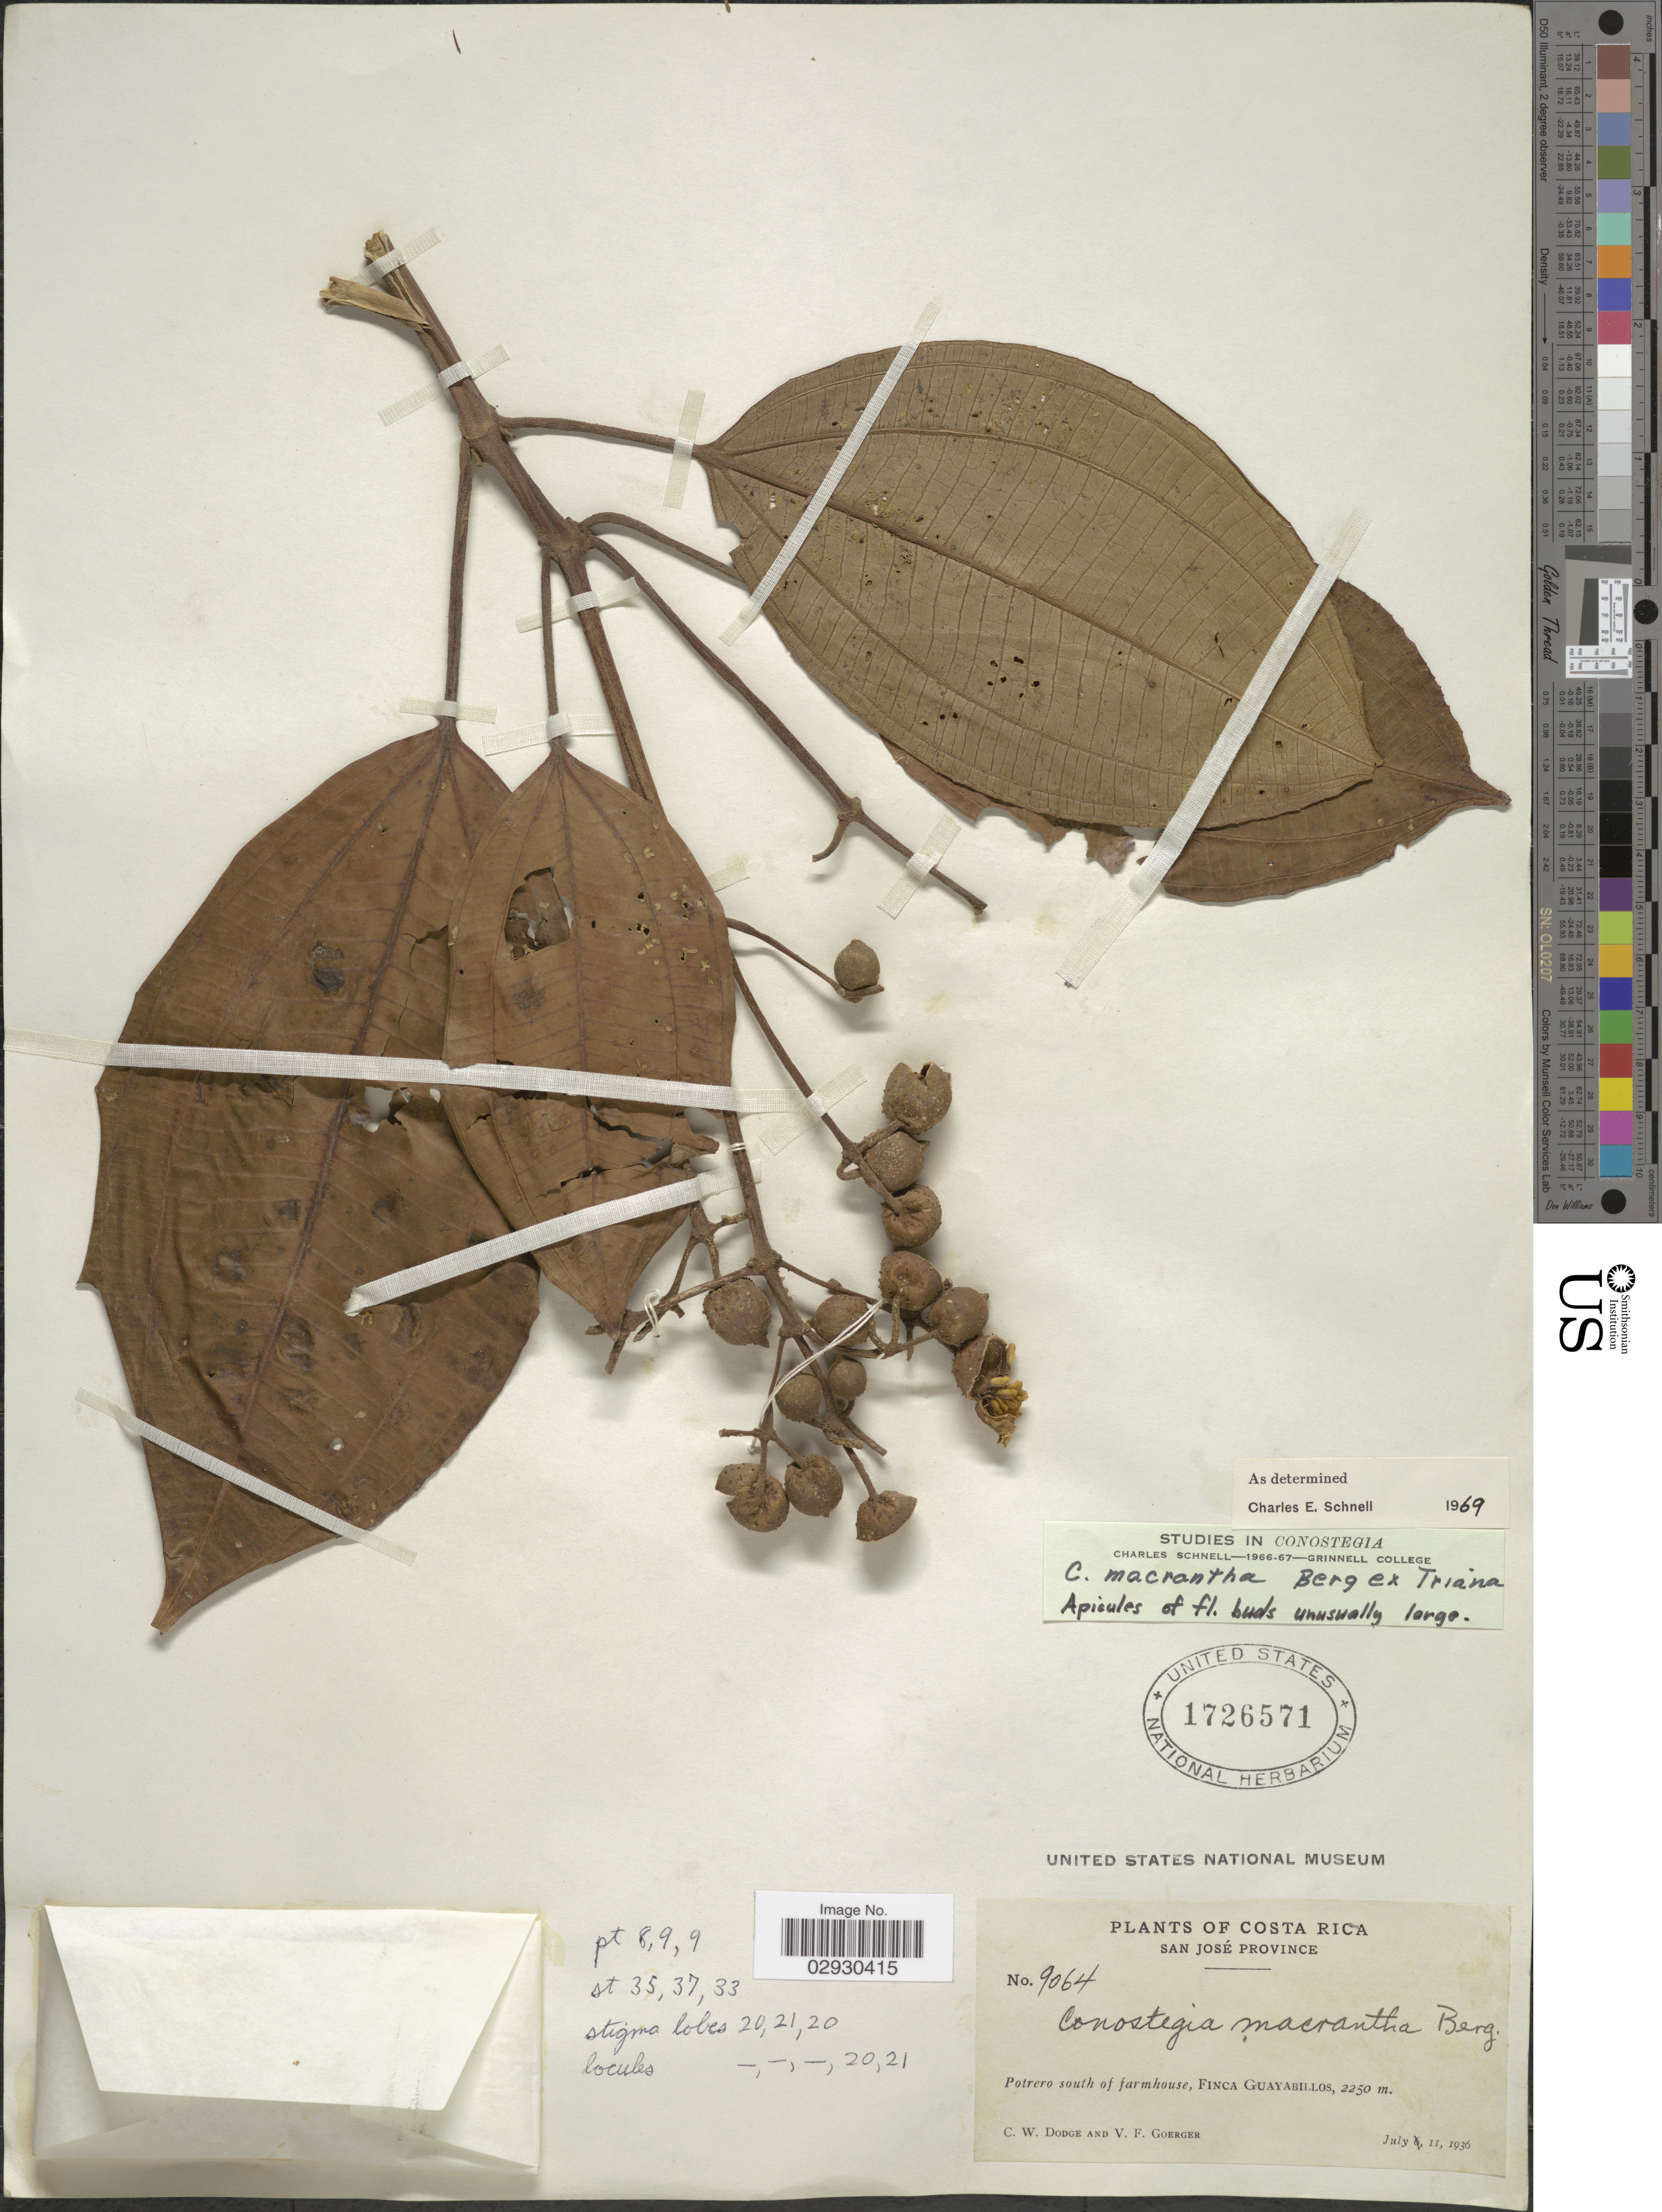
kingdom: Plantae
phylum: Tracheophyta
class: Magnoliopsida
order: Myrtales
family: Melastomataceae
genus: Conostegia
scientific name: Conostegia macrantha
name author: O. Berg ex Triana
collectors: C. Dodge & V. Goerger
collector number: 9064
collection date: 1936-07-11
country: Costa Rica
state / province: San José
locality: San José Province. Potrero south of farmhouse, Finca Guayabillos.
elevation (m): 2250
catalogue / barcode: US 1726571